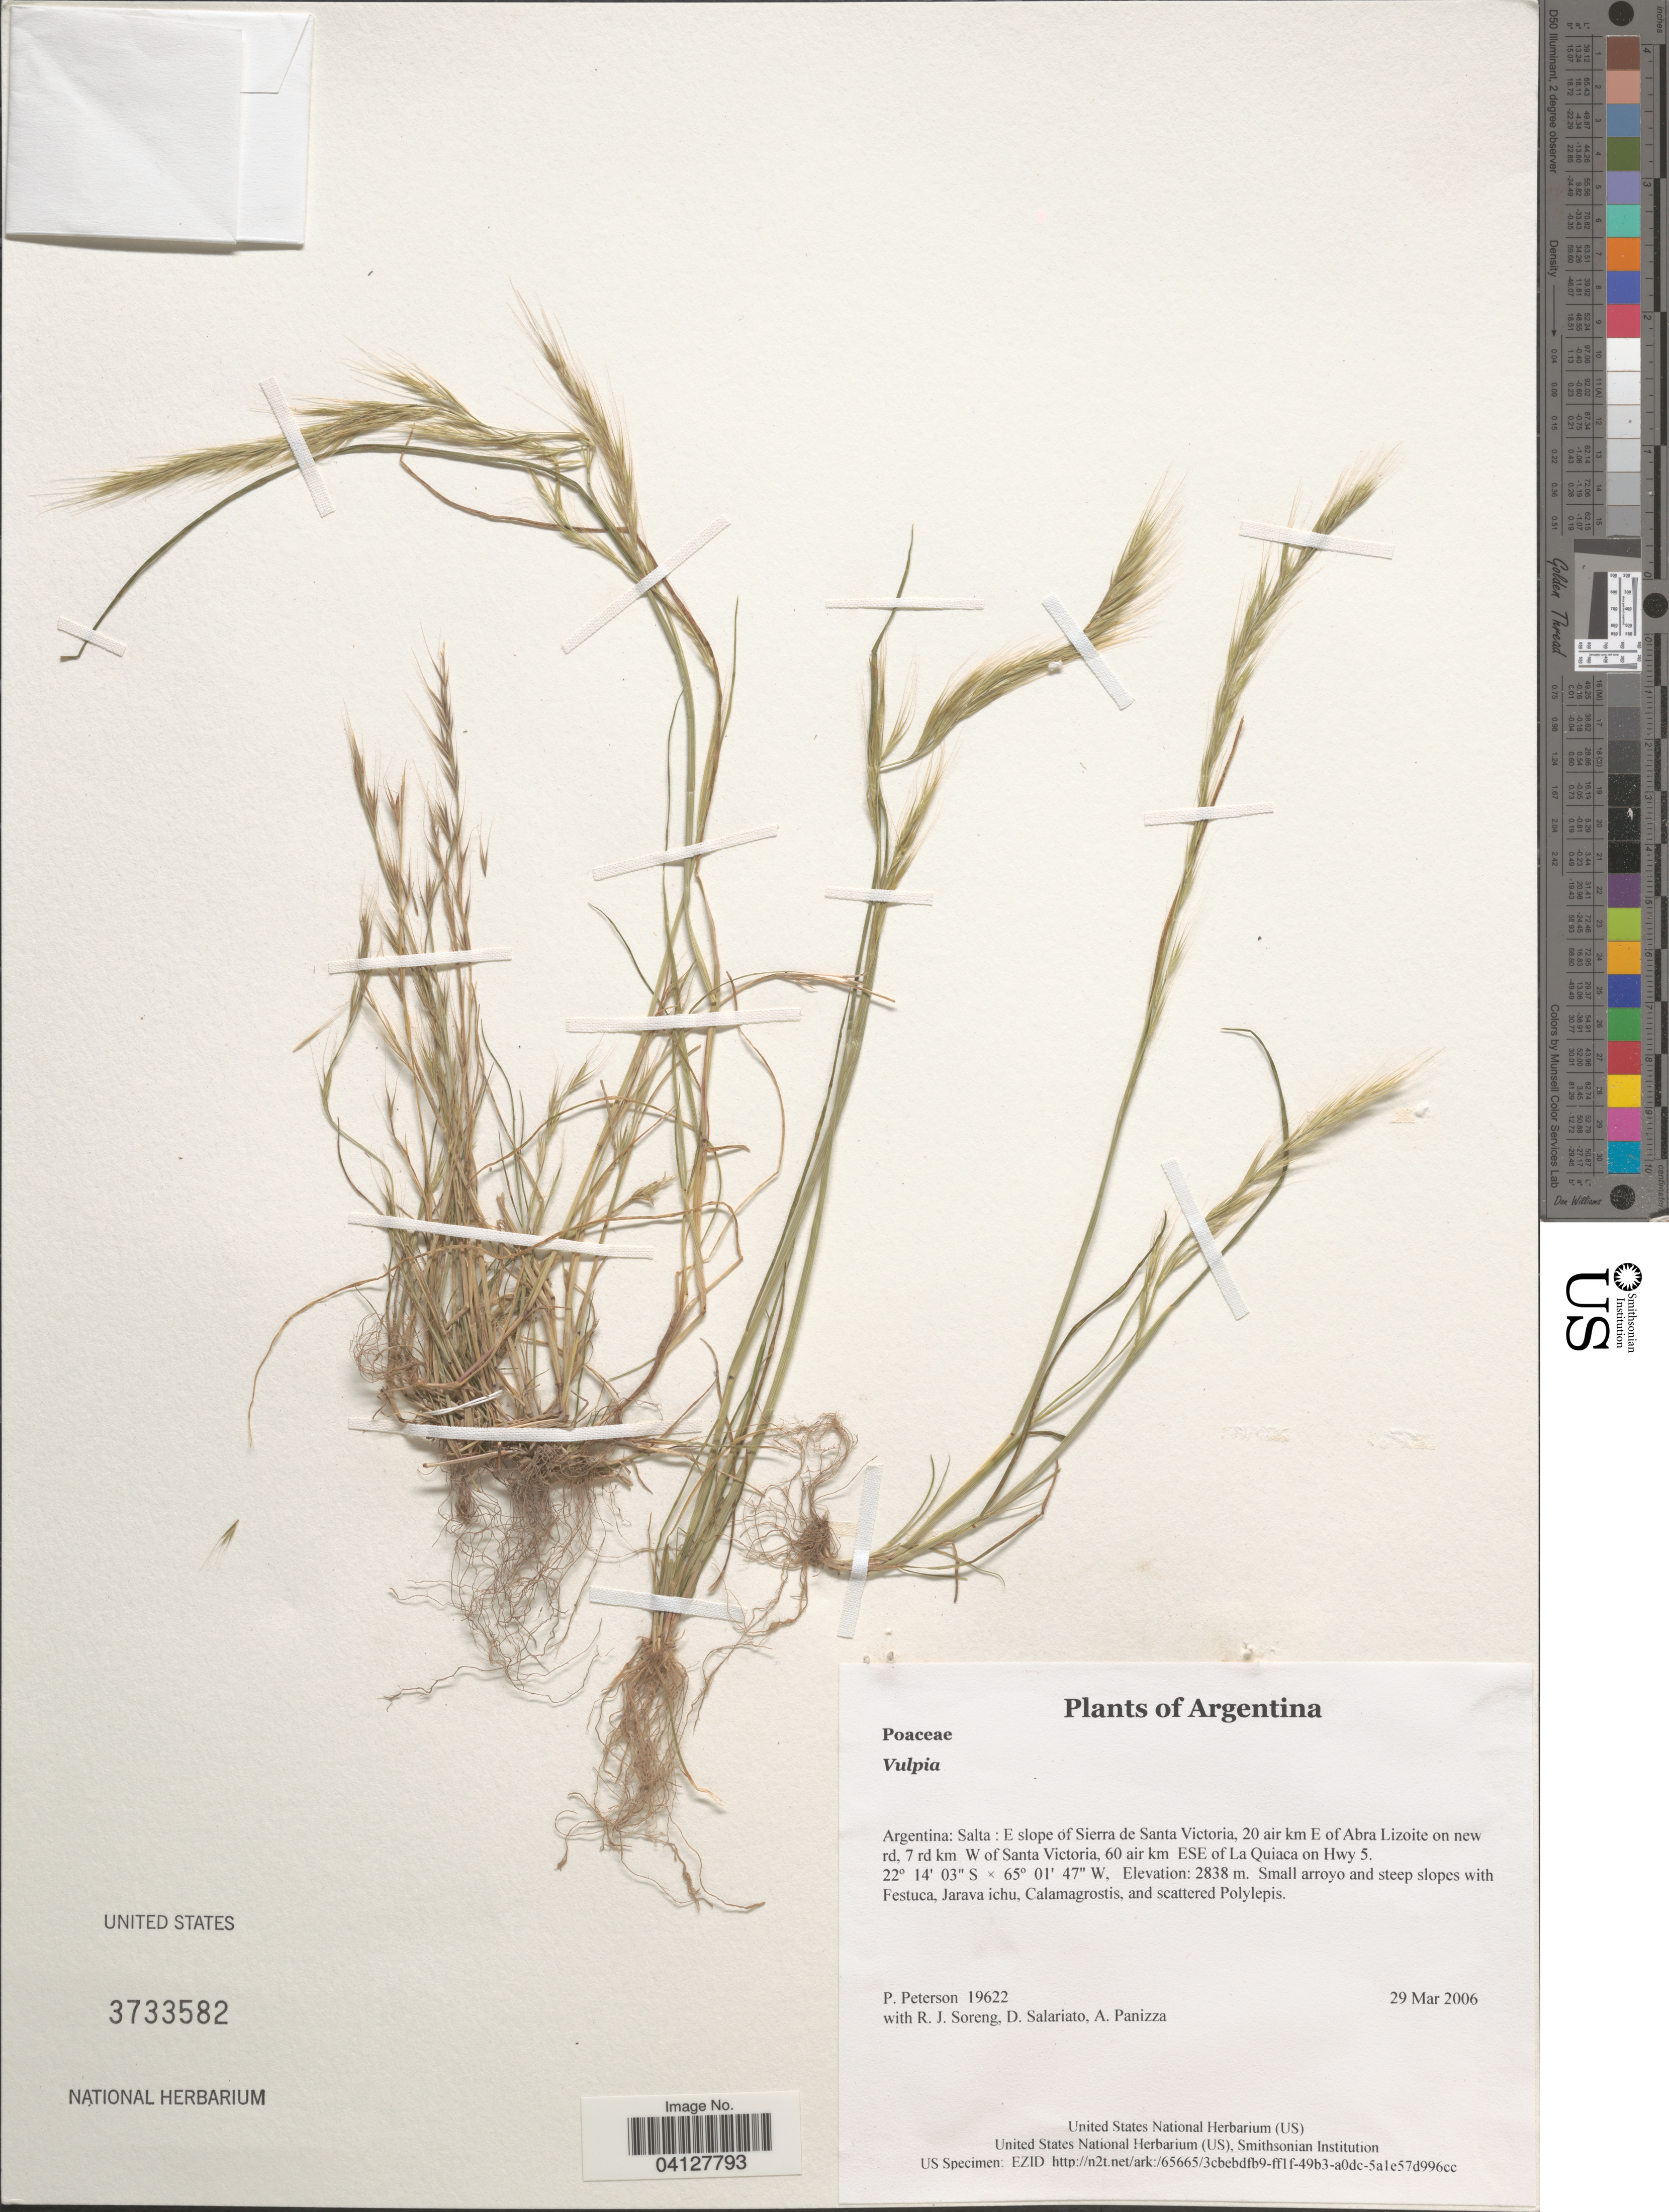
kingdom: Plantae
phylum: Tracheophyta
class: Liliopsida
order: Poales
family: Poaceae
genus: Vulpia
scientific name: Vulpia sp.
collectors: P. Peterson, R. J. Soreng, D. Salariato & A. Panizza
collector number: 19622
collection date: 2006-03-29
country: Argentina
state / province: Salta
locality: E slope of Sierra de Santa Victoria, 20 air km E of Abra Lizoite on new rd, 7 rd km W of Santa Victoria, 60 air km ESE of La Quiaca on Hwy 5.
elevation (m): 2838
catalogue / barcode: US 3733582